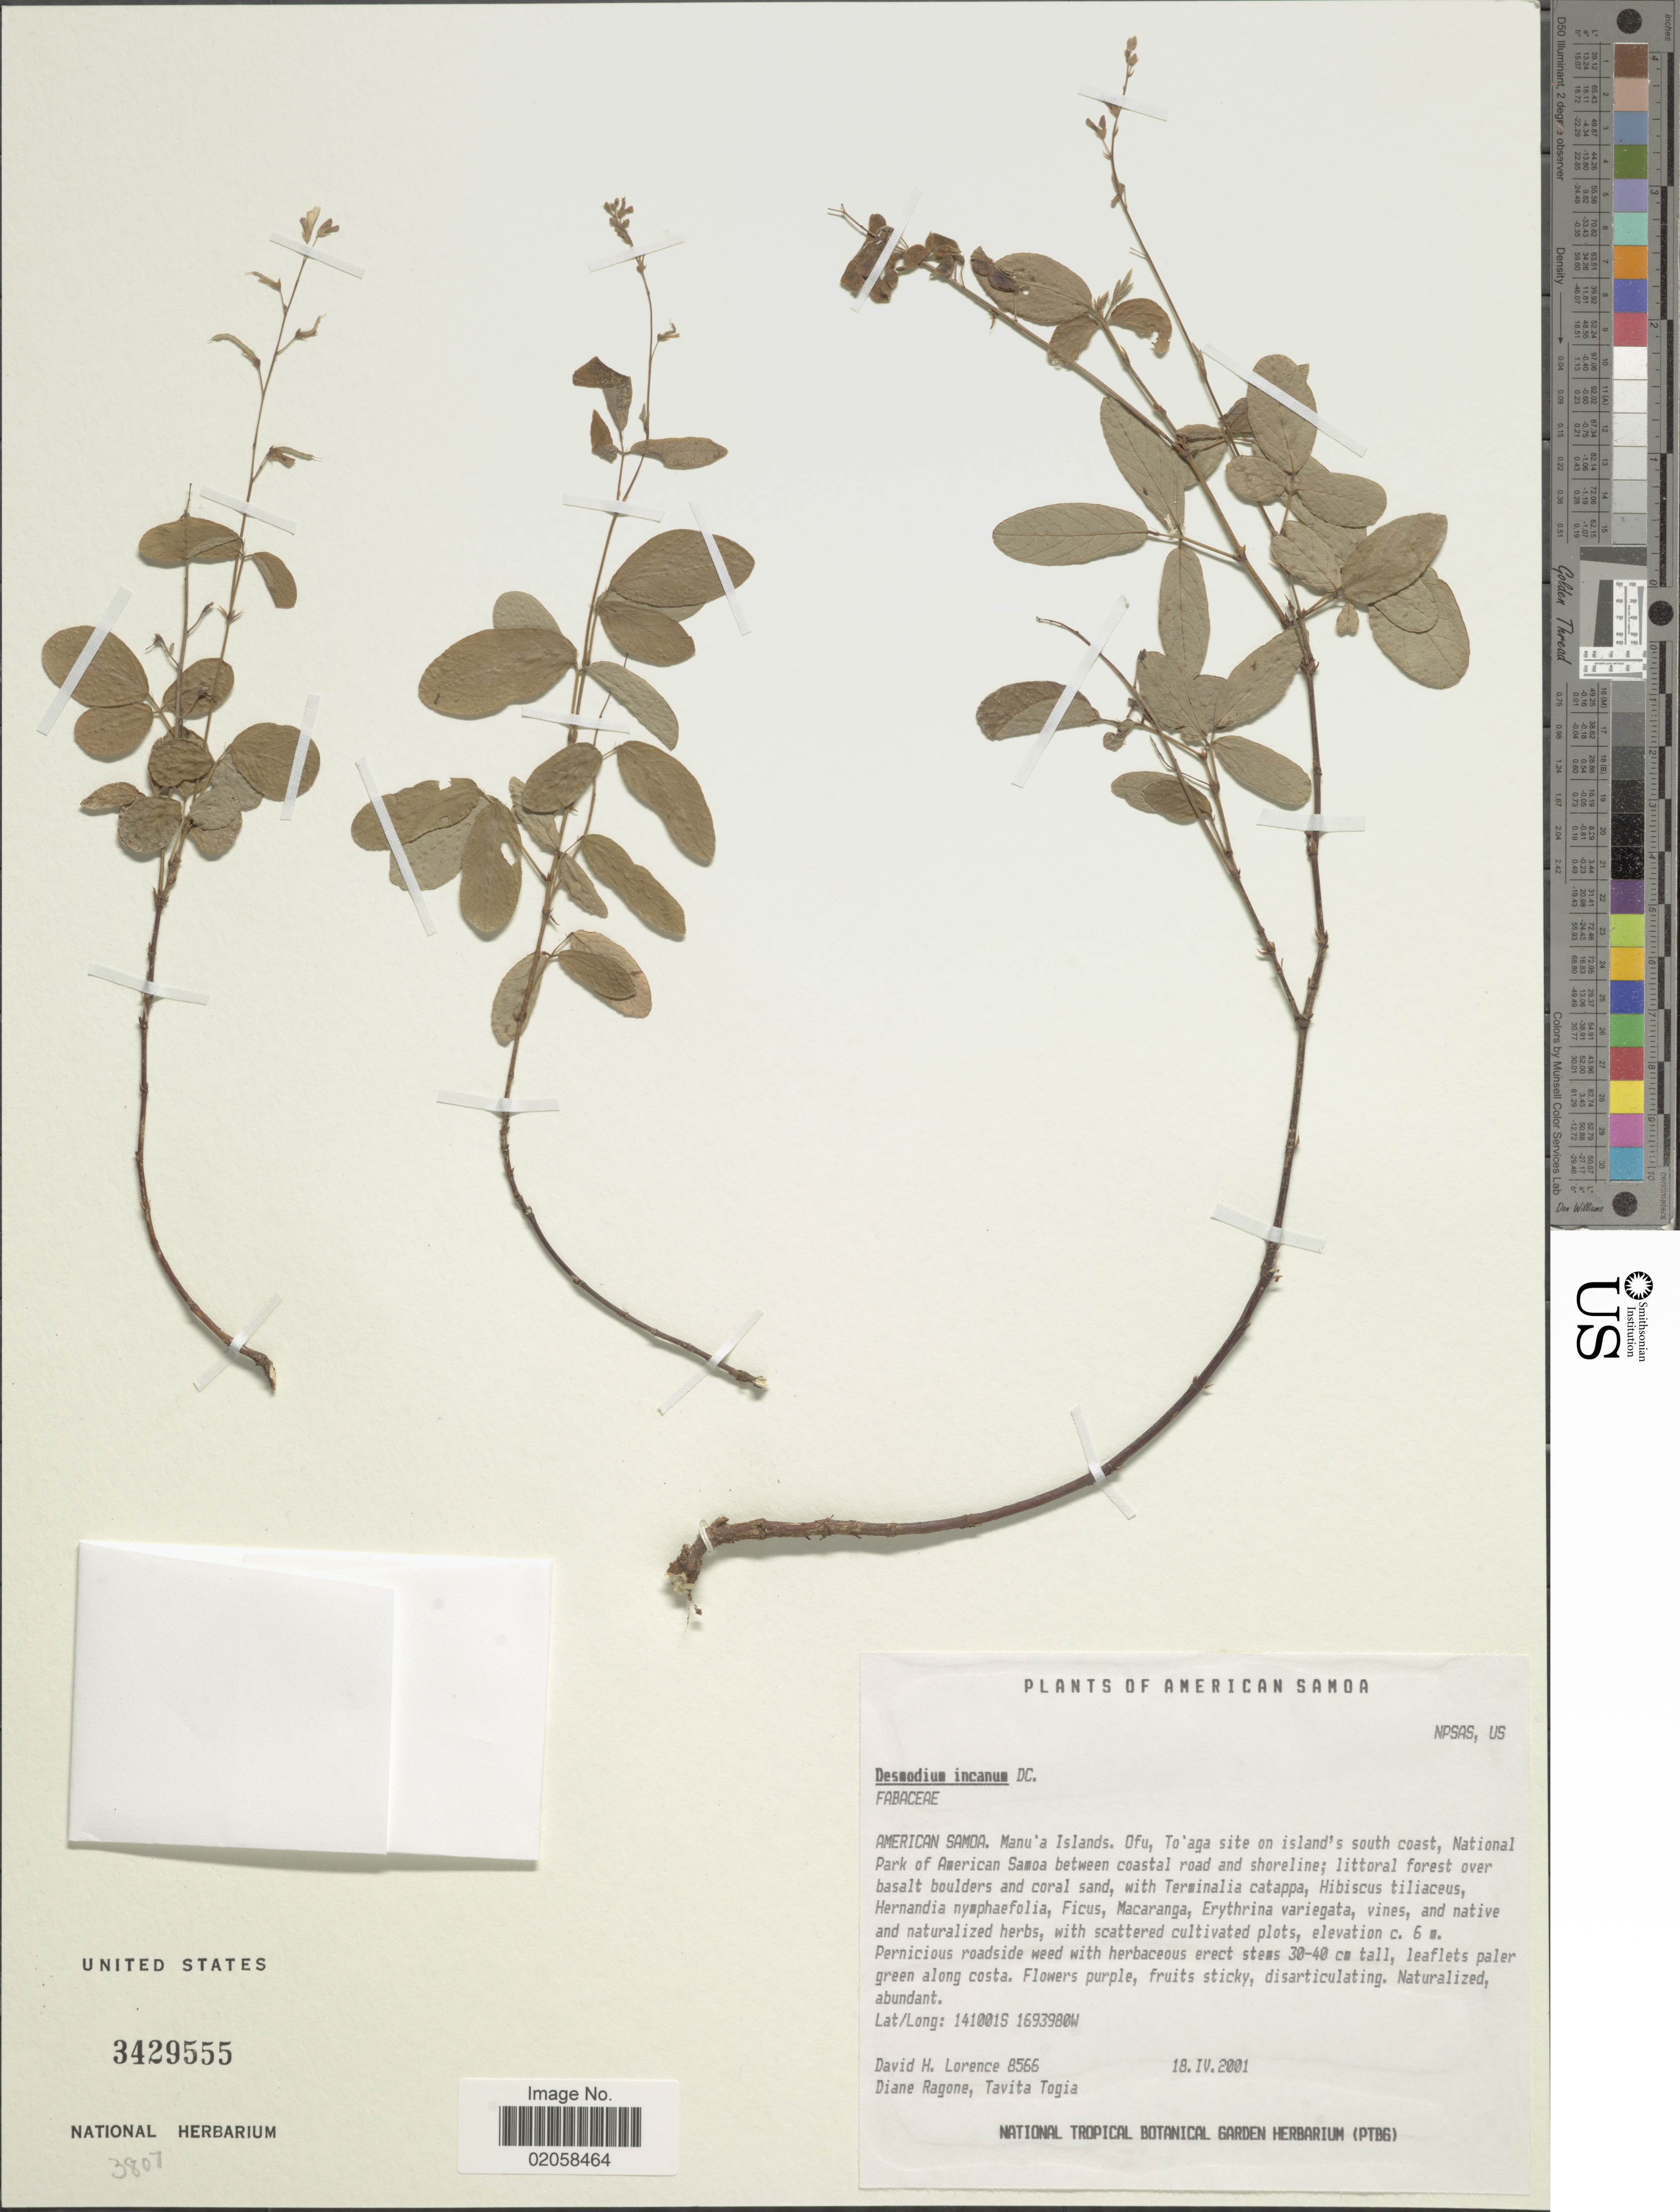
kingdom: Plantae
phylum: Tracheophyta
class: Magnoliopsida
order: Fabales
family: Fabaceae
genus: Desmodium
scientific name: Desmodium incanum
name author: (Sw.) DC.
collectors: D. Lorence, D. Ragone & T. Togia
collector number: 8566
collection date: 2001-04-18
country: American Samoa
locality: Manu'a Islands, Ofu, To'aga site on island's south coast, National Park of American Samoa between coastal road and shoreline, with scattered cultivated plots.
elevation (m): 6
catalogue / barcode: US 3429555